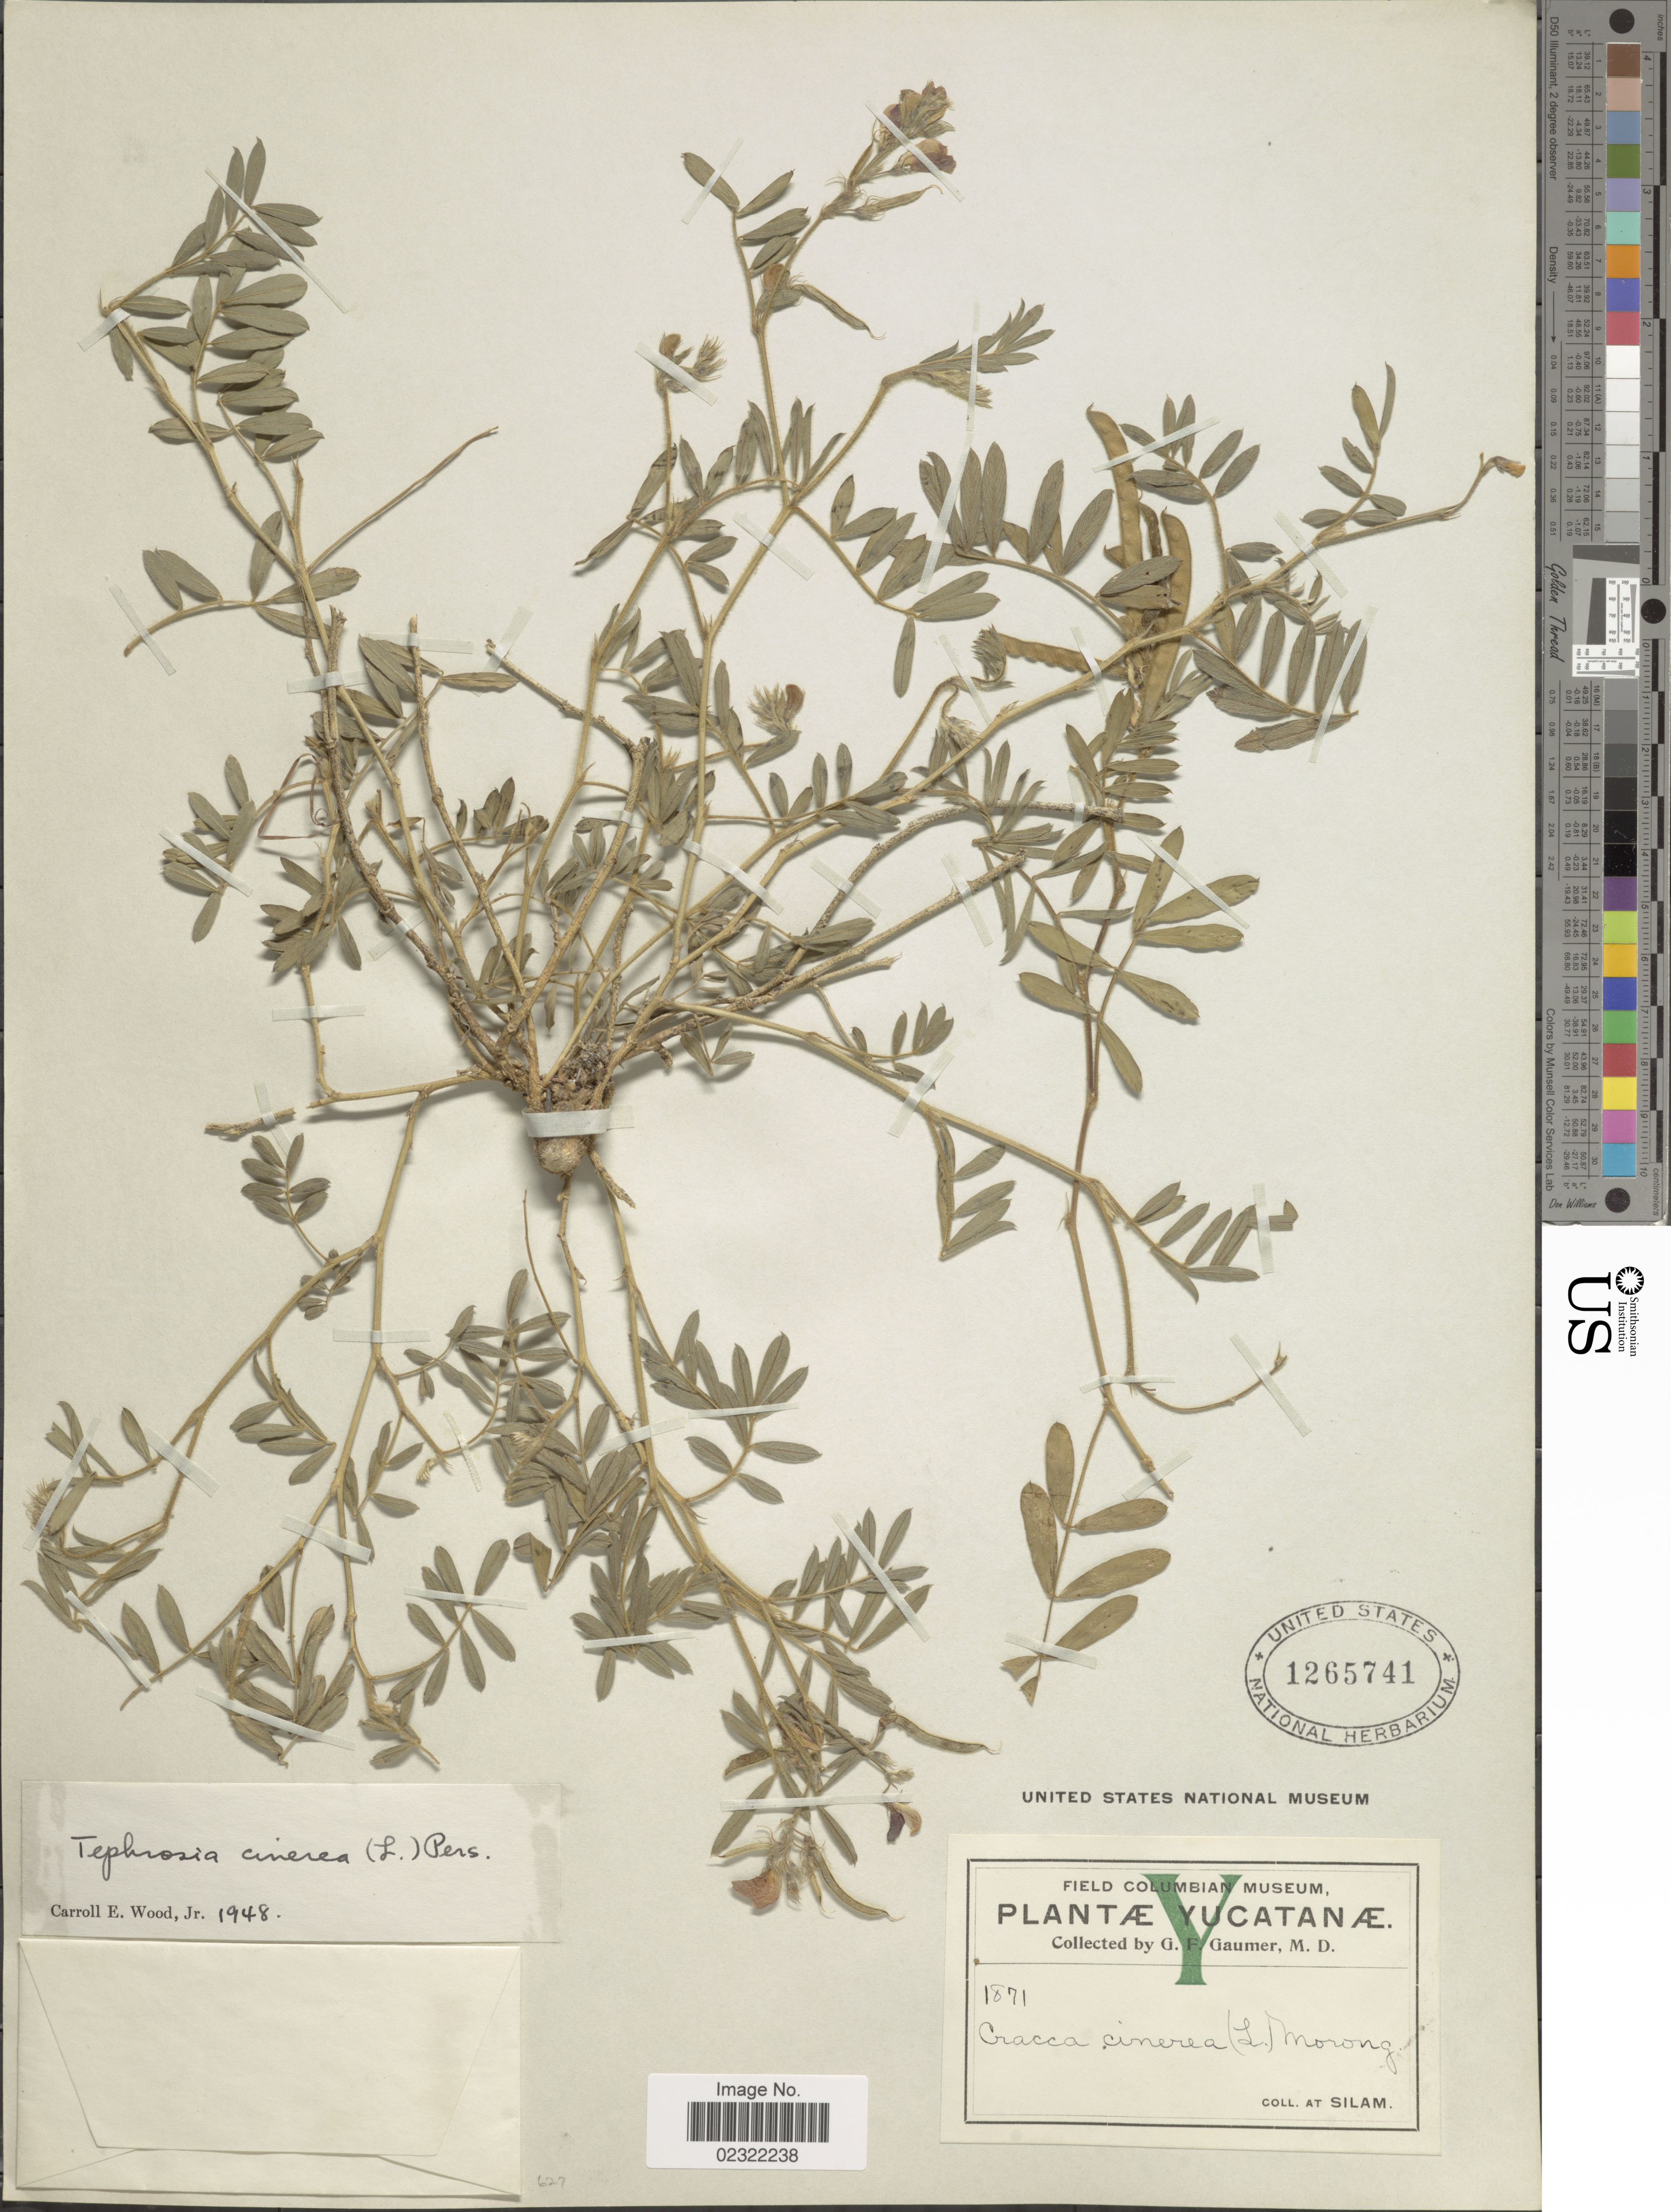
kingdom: Plantae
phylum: Tracheophyta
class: Magnoliopsida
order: Fabales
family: Fabaceae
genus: Tephrosia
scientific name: Tephrosia cinerea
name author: (L.) Pers.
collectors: G. F. Gaumer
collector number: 1871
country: Mexico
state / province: Yucatán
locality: Yucatanae, At Silam.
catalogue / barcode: US 1265741